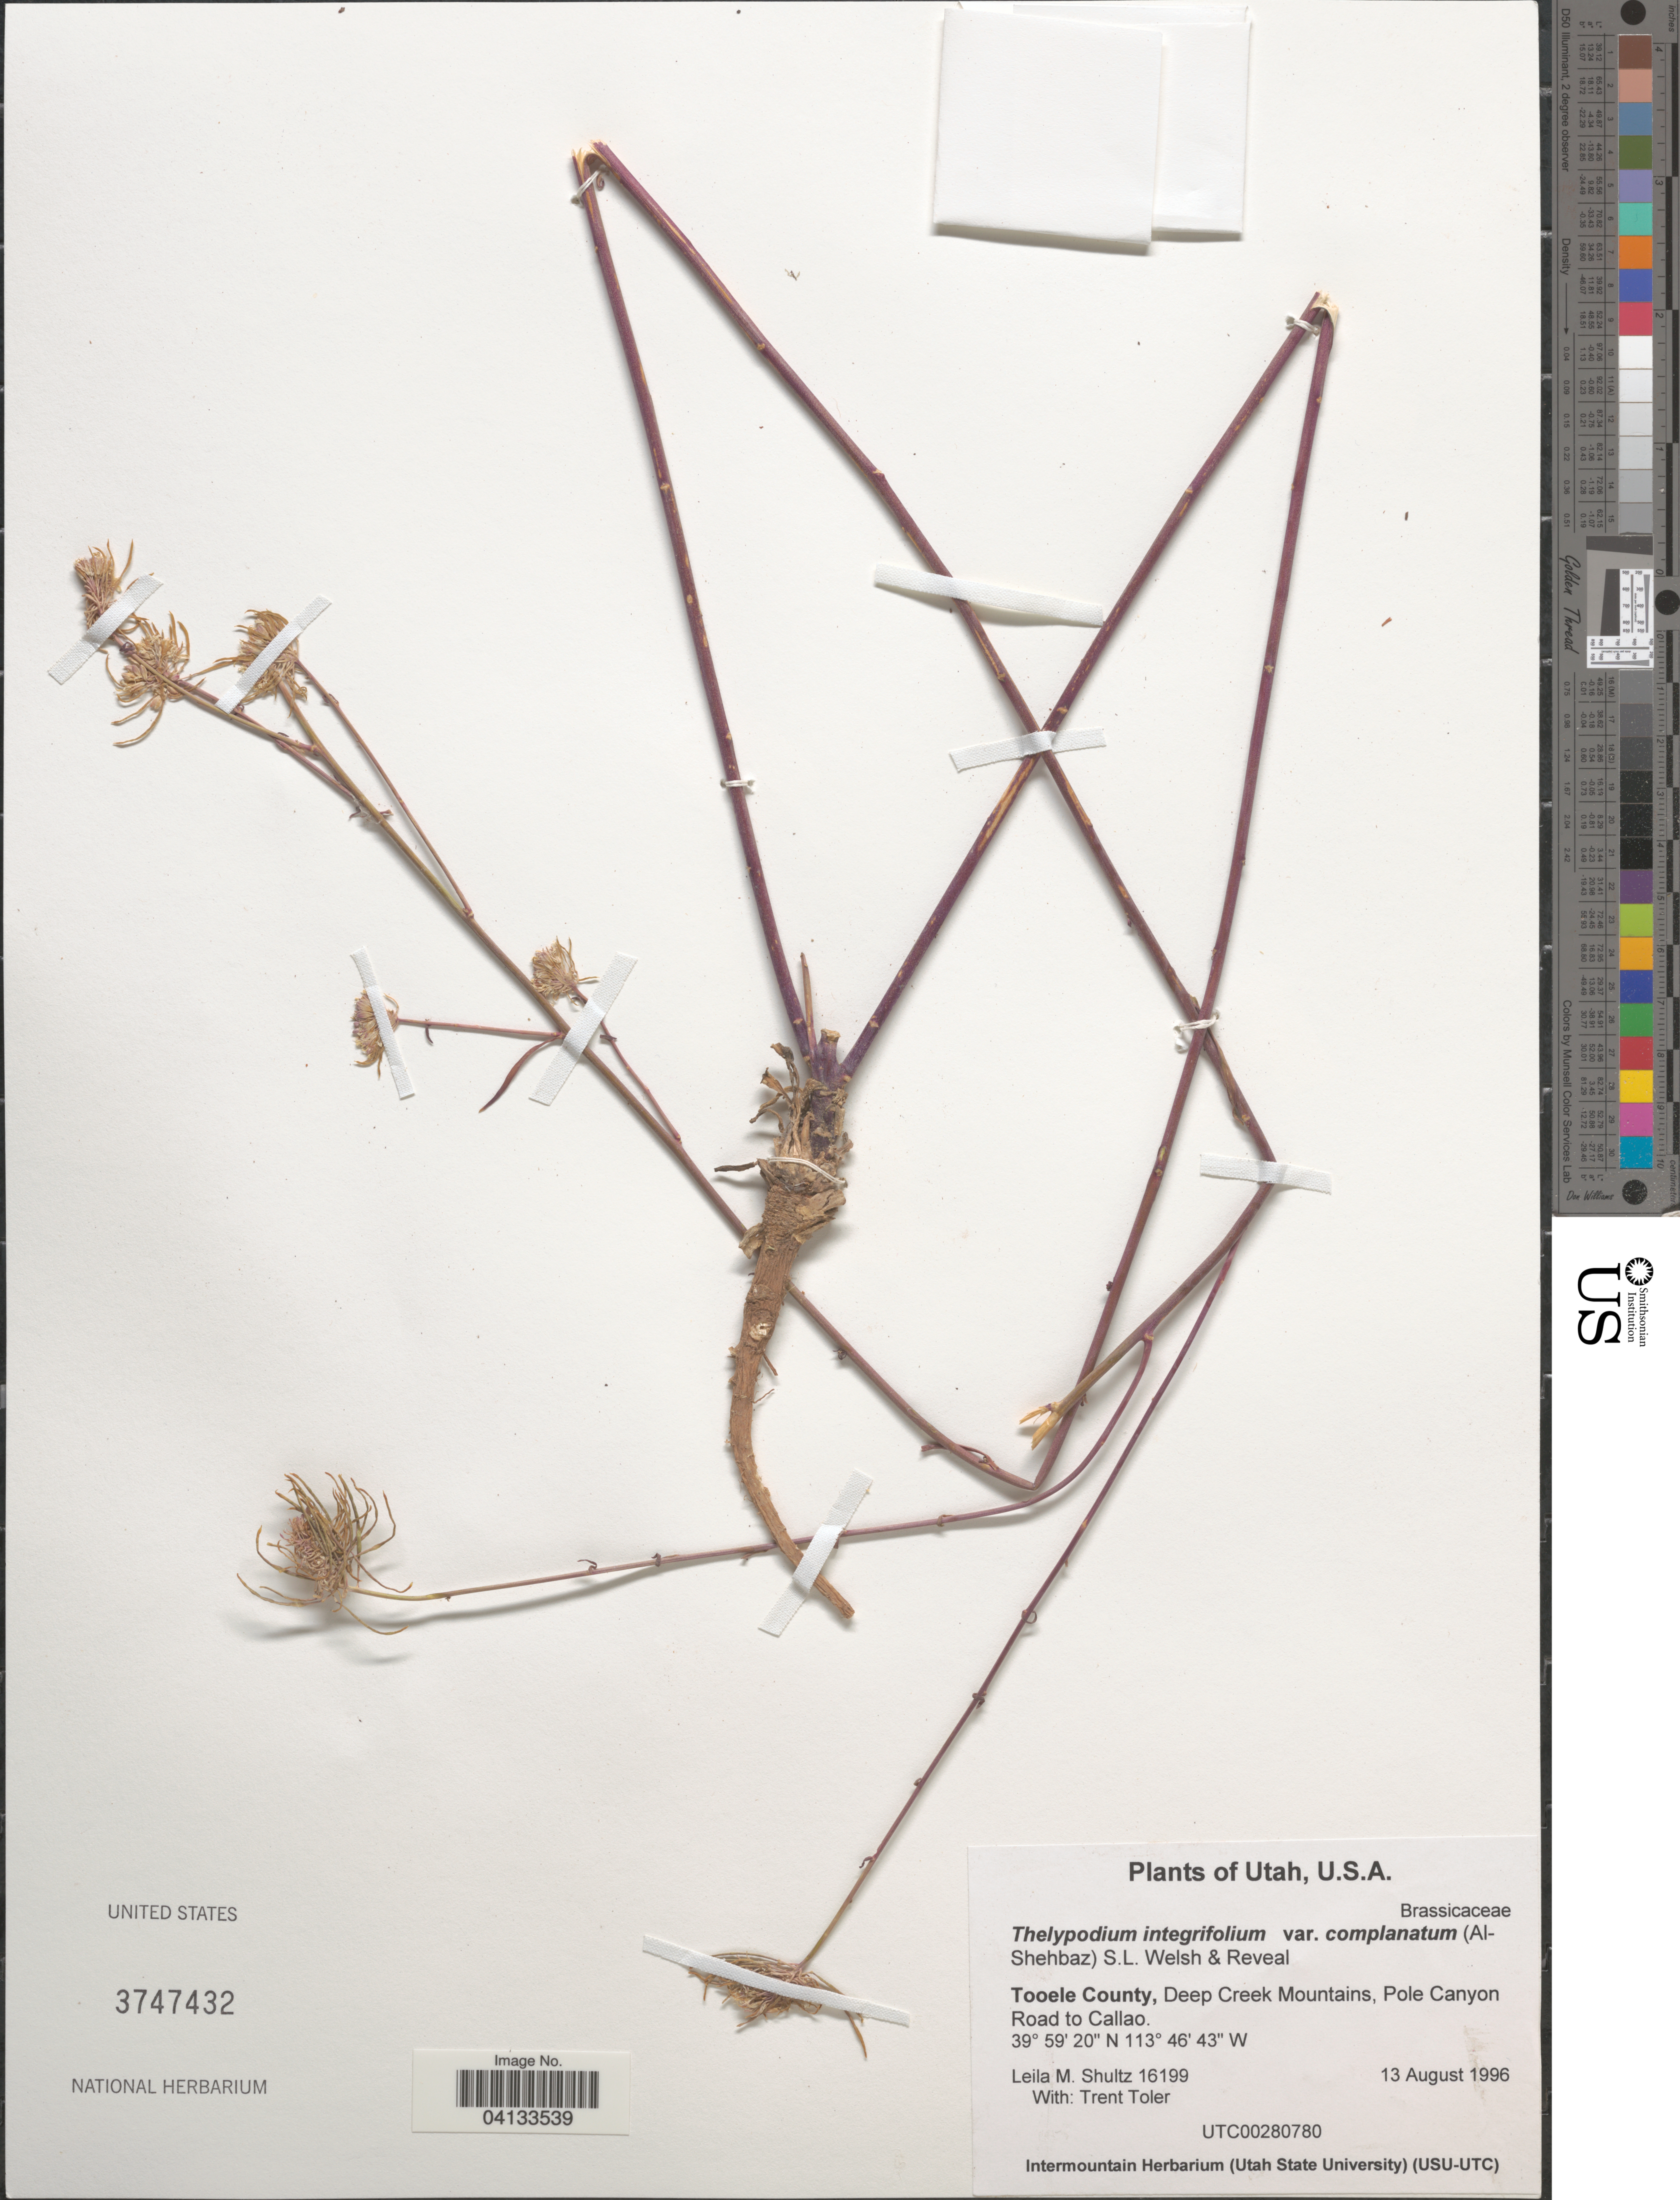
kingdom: Plantae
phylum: Tracheophyta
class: Magnoliopsida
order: Brassicales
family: Brassicaceae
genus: Thelypodium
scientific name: Thelypodium integrifolium var. complanatum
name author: (Al-Shehbaz) S.L. Welsh & Reveal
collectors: L. Shultz & T. Toler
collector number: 16199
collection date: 1996-08-13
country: United States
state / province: Utah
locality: Tooele County, Deep Creek Mountains, Pole Canyon Road to Callao.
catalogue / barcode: US 3747432